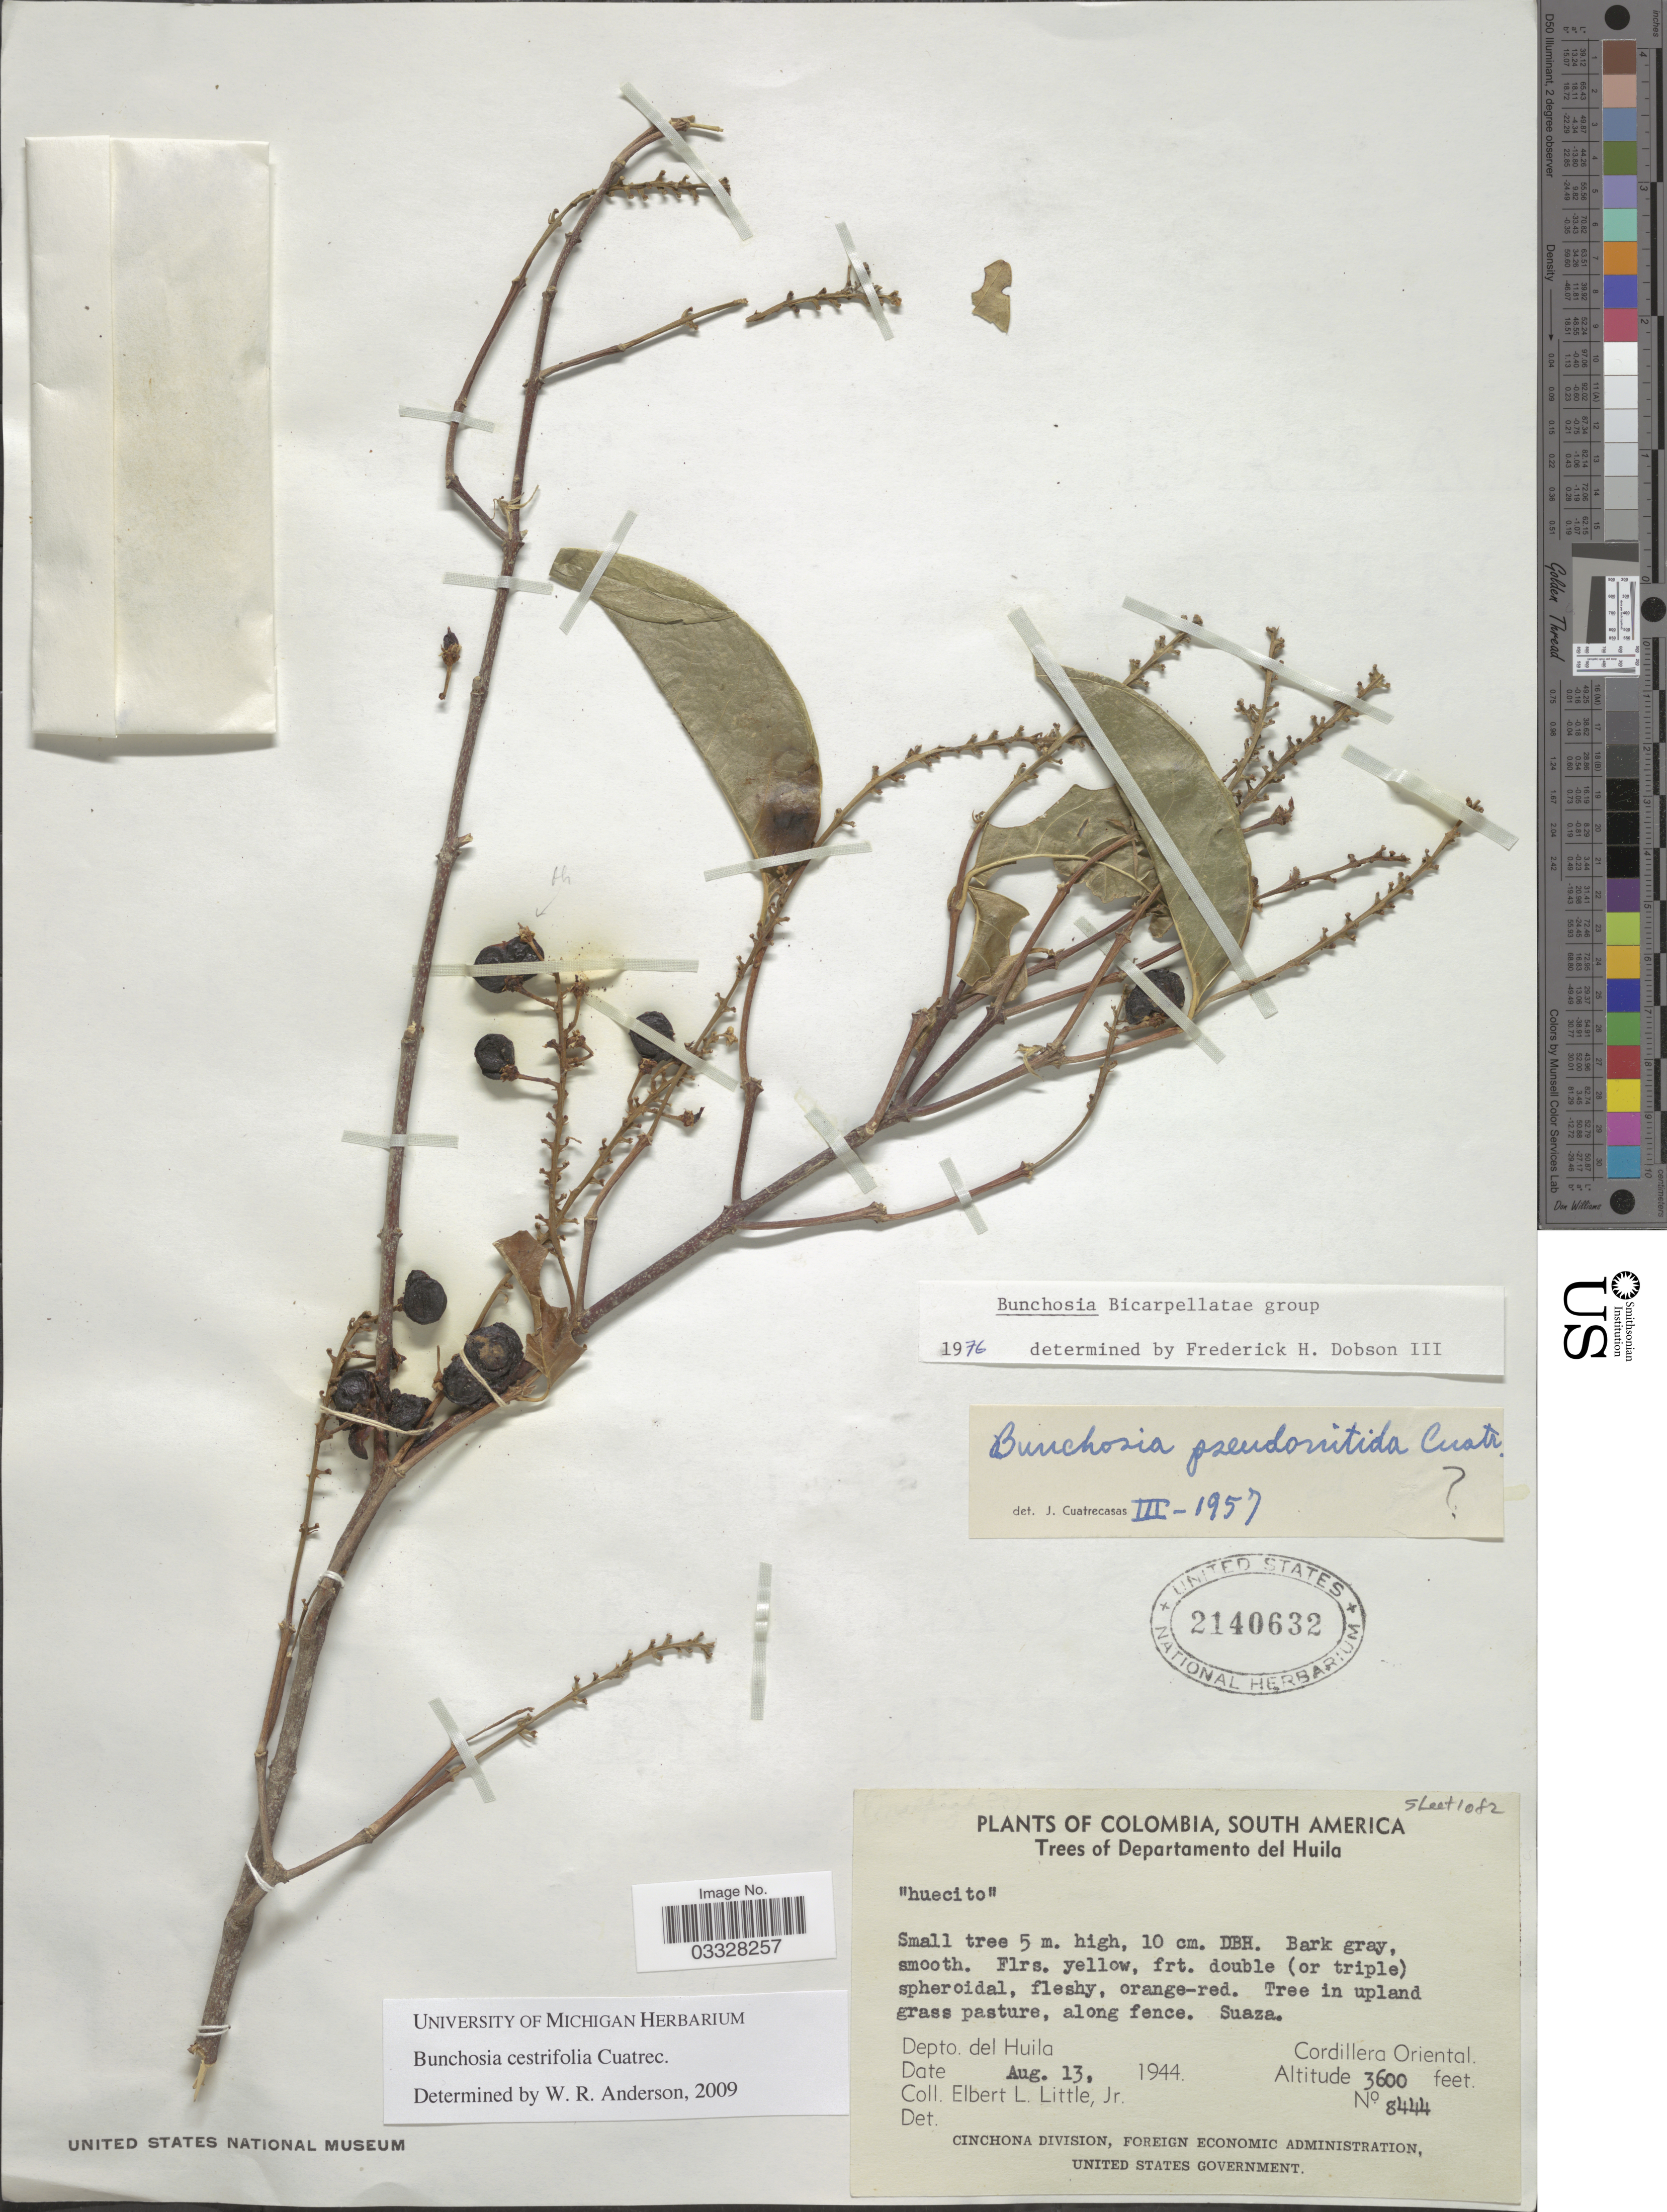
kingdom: Plantae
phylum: Tracheophyta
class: Magnoliopsida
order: Malpighiales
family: Malpighiaceae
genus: Bunchosia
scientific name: Bunchosia cestrifolia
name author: Cuatrec.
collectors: E. L. Little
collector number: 8444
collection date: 1944-08-13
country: Colombia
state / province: Huila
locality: Suaza. Depto. del Huila. Cordillera Oriental.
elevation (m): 1097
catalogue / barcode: US 2140632